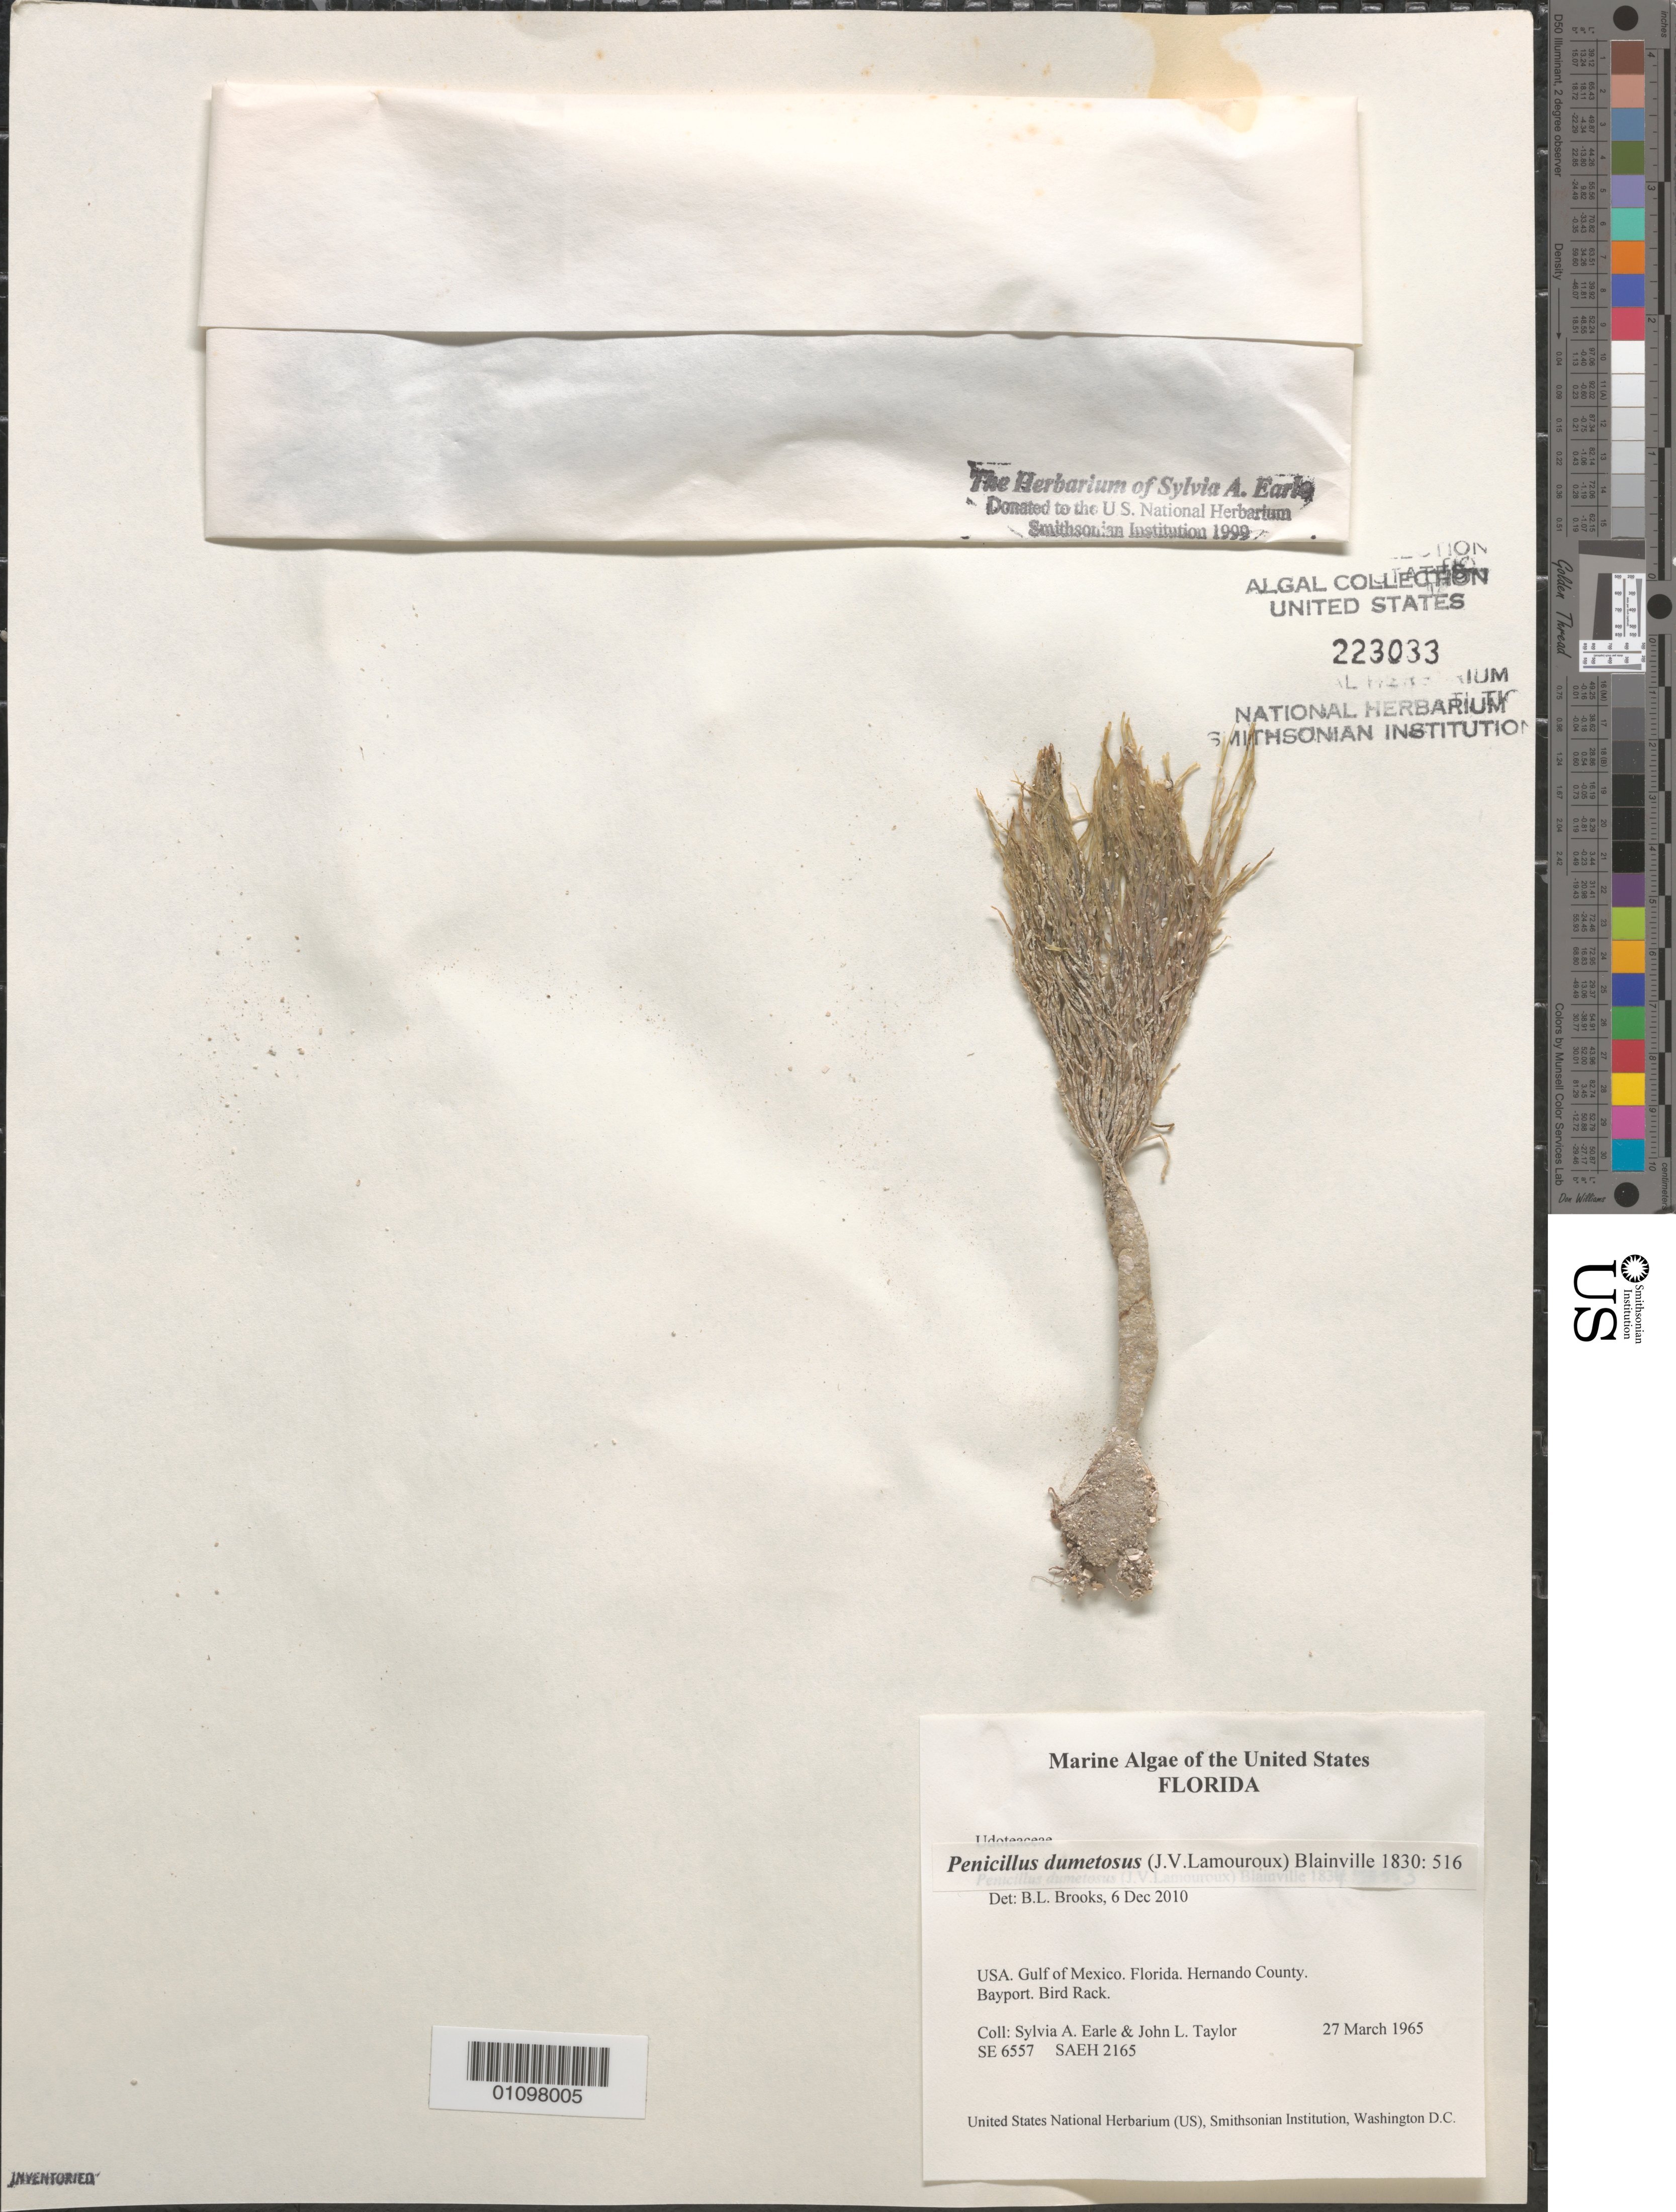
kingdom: Plantae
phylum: Chlorophyta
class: Ulvophyceae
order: Bryopsidales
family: Udoteaceae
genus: Penicillus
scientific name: Penicillus dumetosus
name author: (J.V.Lamouroux) Blainville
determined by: Brooks, B. L., (BOT), Smithsonian Institution - National Museum of Natural History (UNITED STATES)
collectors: S. A. Earle & J. L. Taylor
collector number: SAEH 2165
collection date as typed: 27 Mar 1965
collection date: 1965-03-27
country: United States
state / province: Florida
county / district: Hernando County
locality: Bayport, bird rack, Gulf of Mexico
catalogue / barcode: US 223033